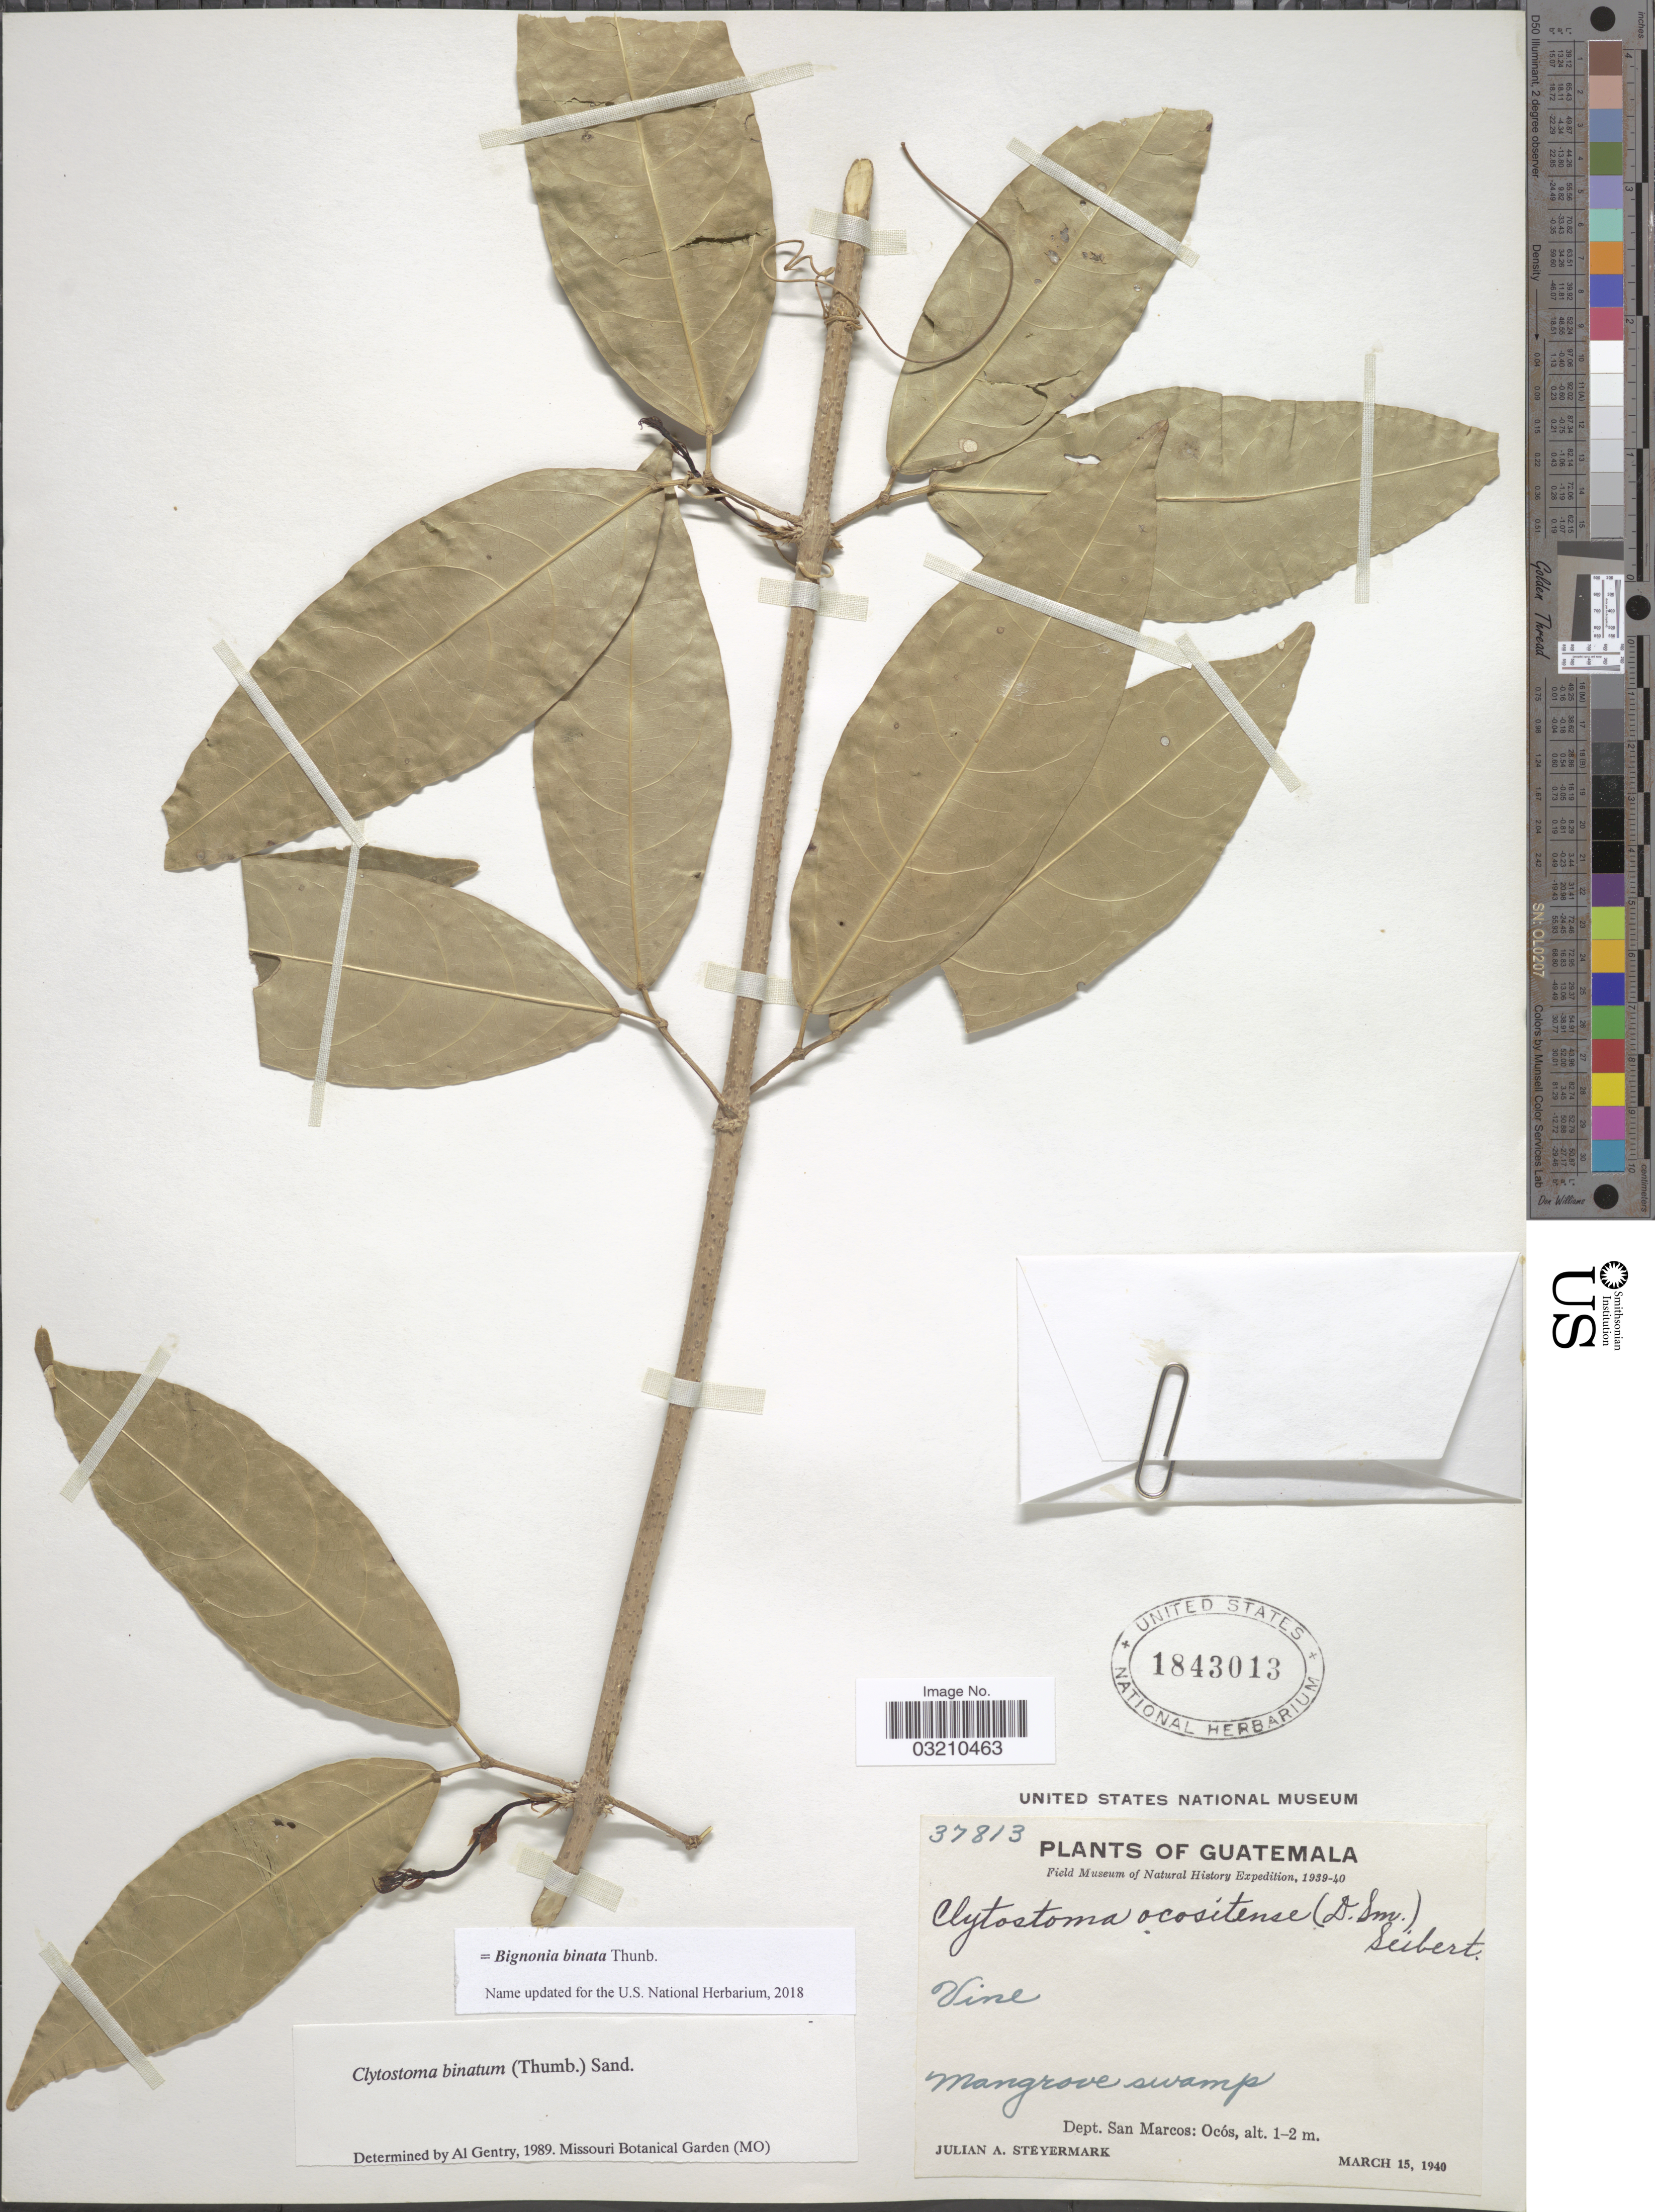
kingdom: Plantae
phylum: Tracheophyta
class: Magnoliopsida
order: Lamiales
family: Bignoniaceae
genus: Bignonia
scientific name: Bignonia binata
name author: Thunb.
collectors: J. Steyermark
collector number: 37813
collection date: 1940-03-15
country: Guatemala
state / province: San Marcos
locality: Dept. San Marcos: Ocós.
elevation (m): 1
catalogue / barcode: US 1843013